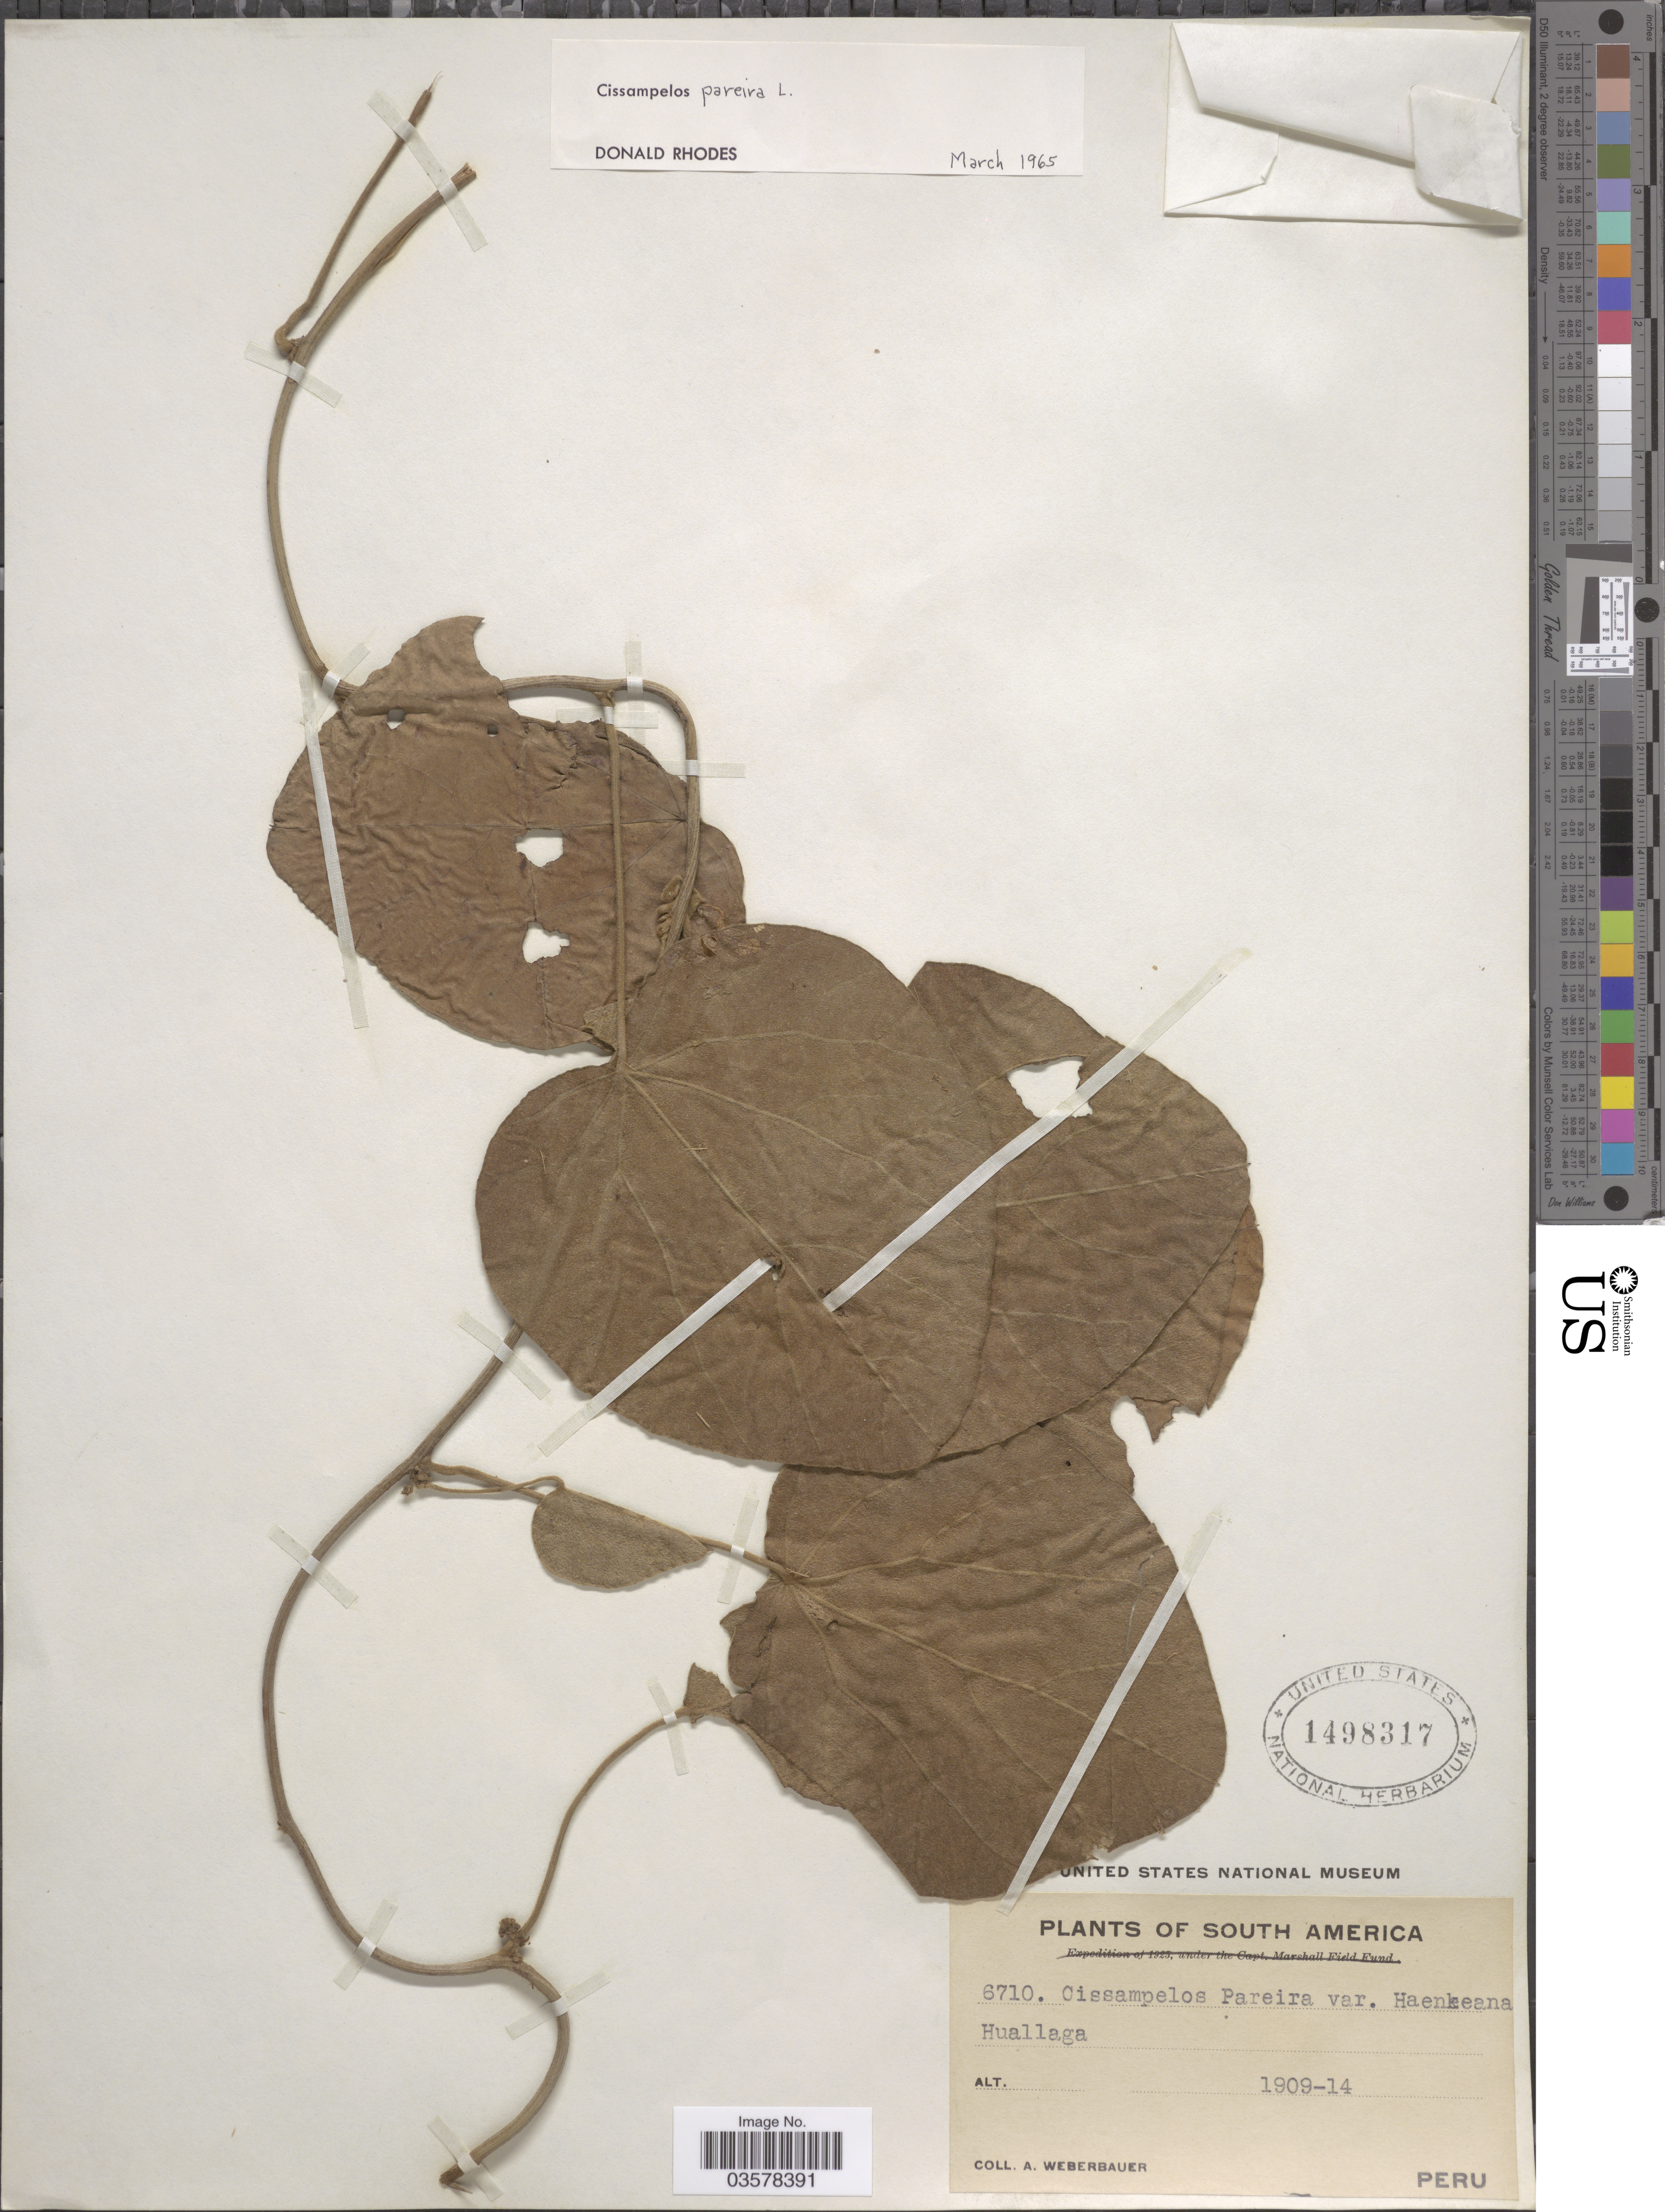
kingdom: Plantae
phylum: Tracheophyta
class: Magnoliopsida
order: Ranunculales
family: Menispermaceae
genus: Cissampelos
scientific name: Cissampelos pareira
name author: L.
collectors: A. Weberbauer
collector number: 6710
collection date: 1909/1914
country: Peru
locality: Huallaga.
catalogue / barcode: US 1498317